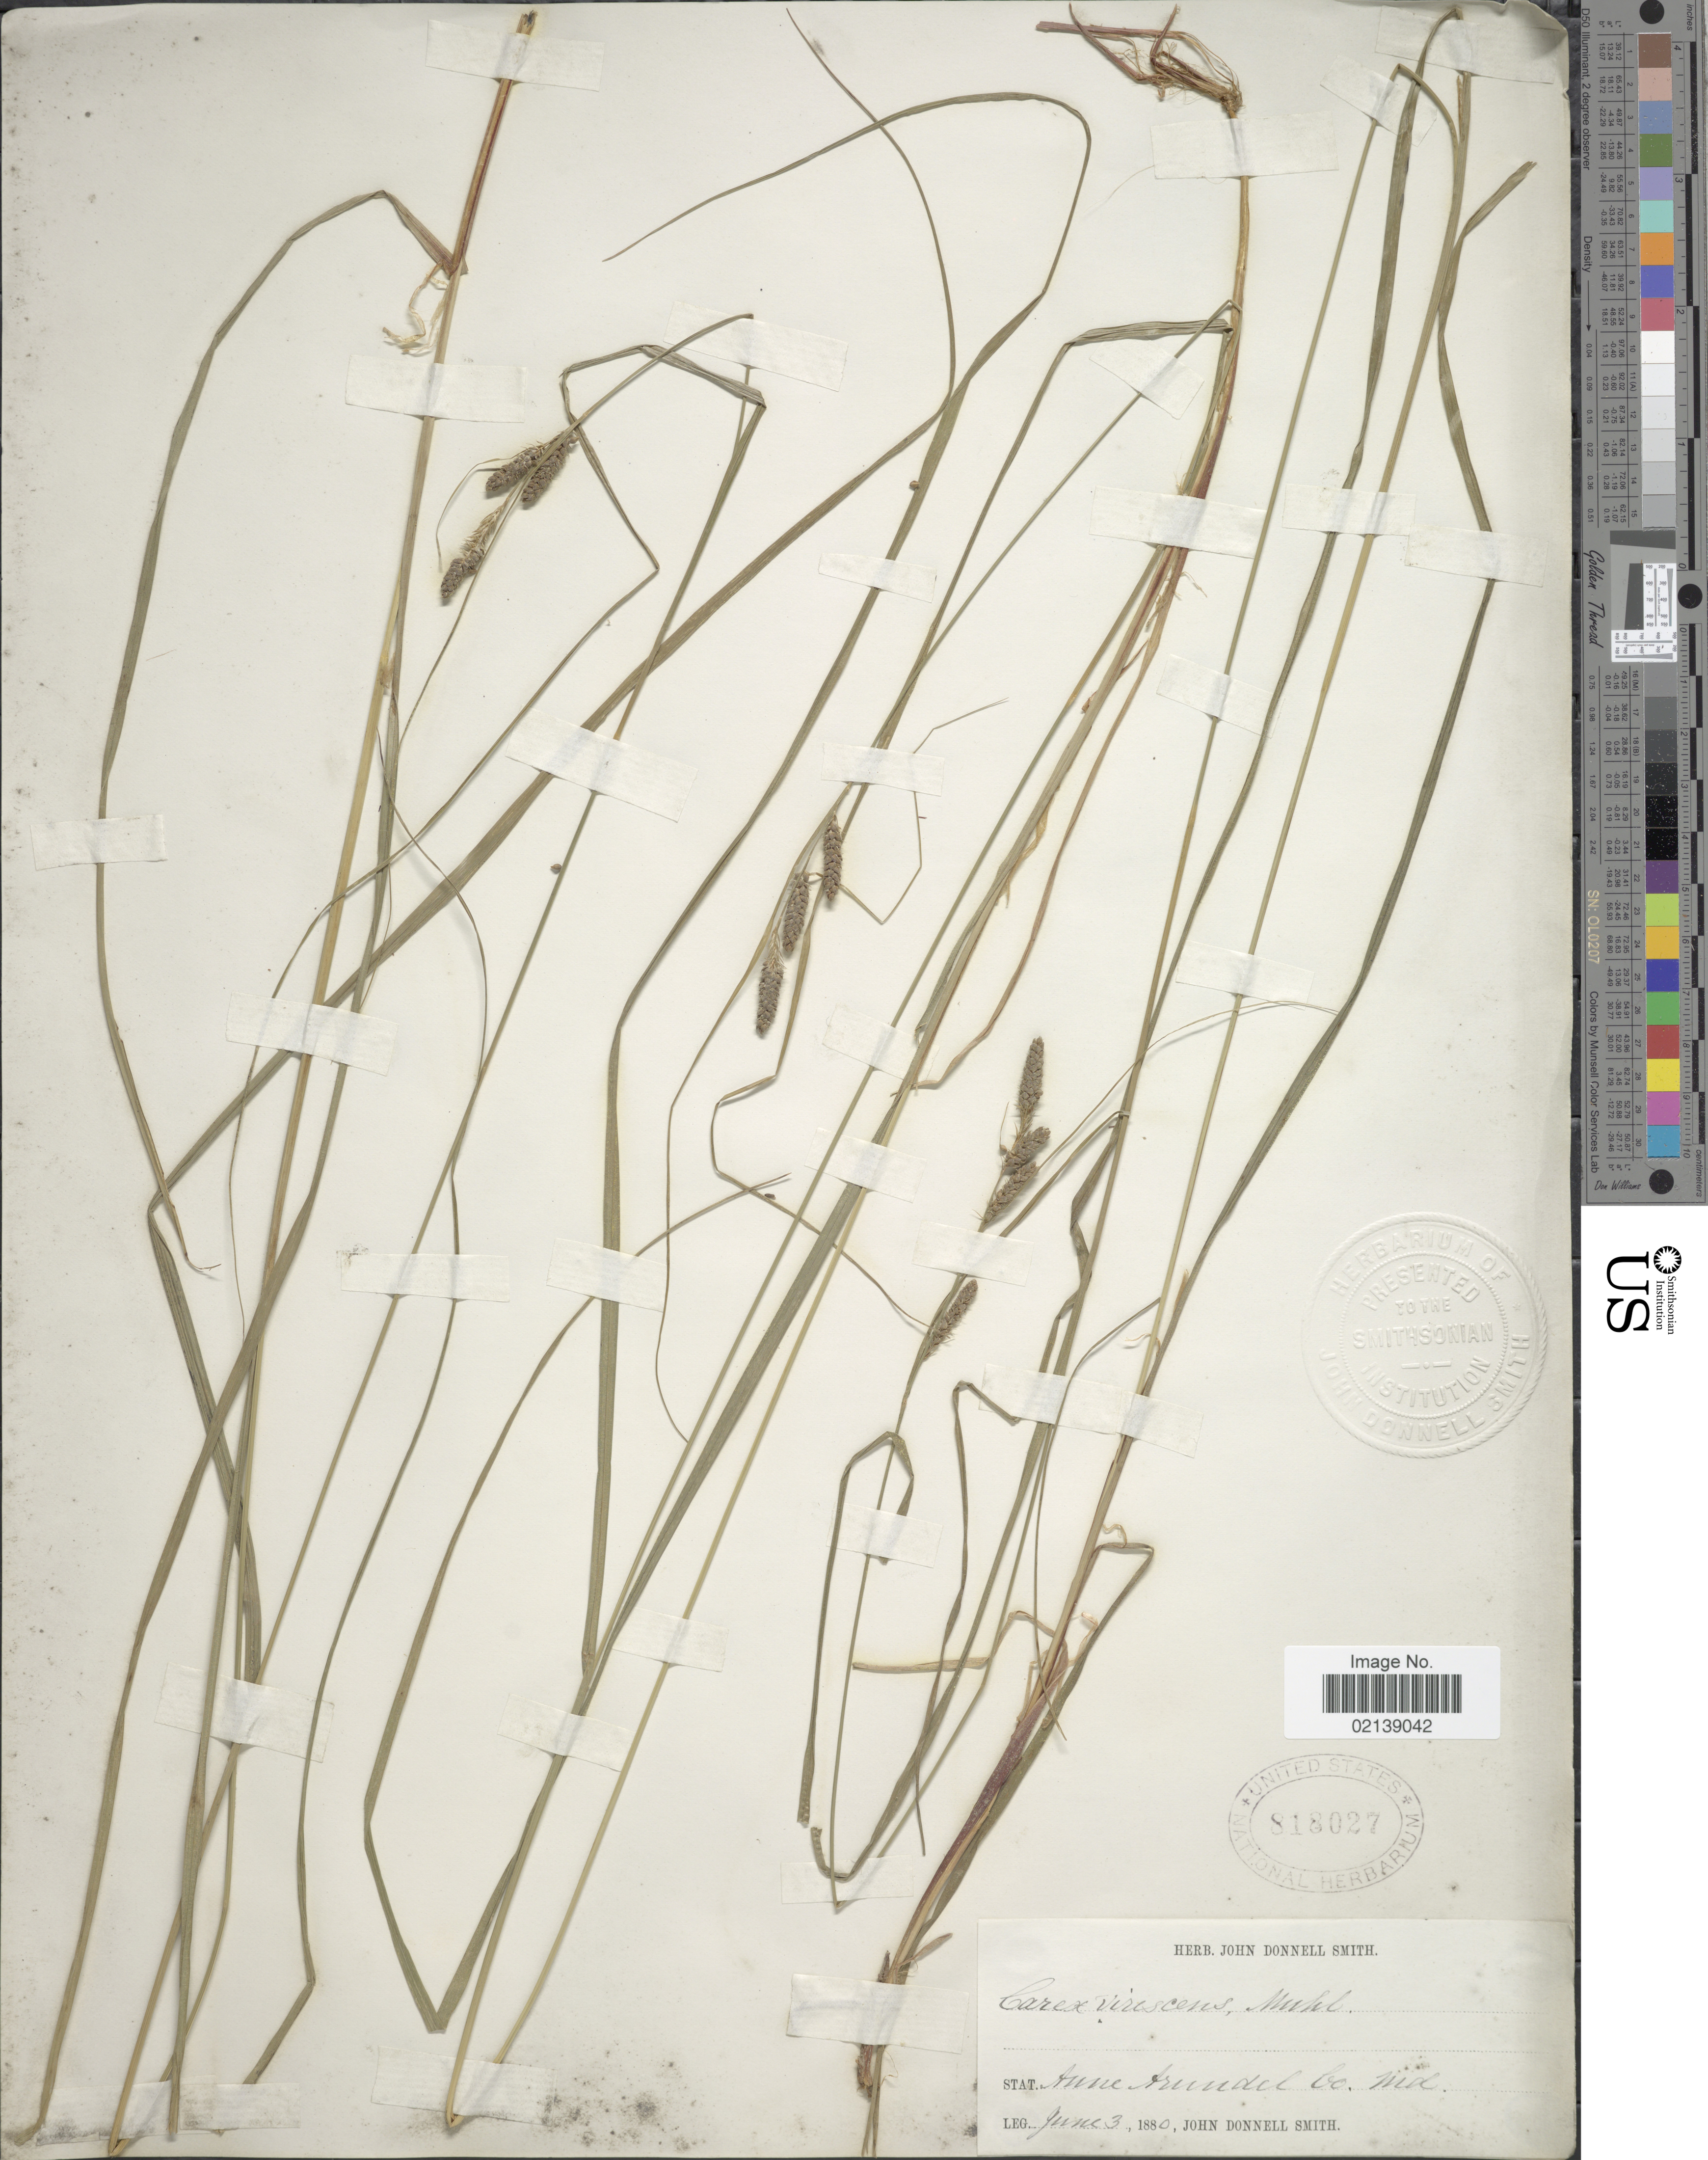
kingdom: Plantae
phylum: Tracheophyta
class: Liliopsida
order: Poales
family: Cyperaceae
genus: Carex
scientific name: Carex virescens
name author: Muhl. ex Willd.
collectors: J. Donnell Smith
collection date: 1880-06-03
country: United States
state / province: Maryland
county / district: Anne Arundel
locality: Anne Arundel Co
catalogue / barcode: US 818027